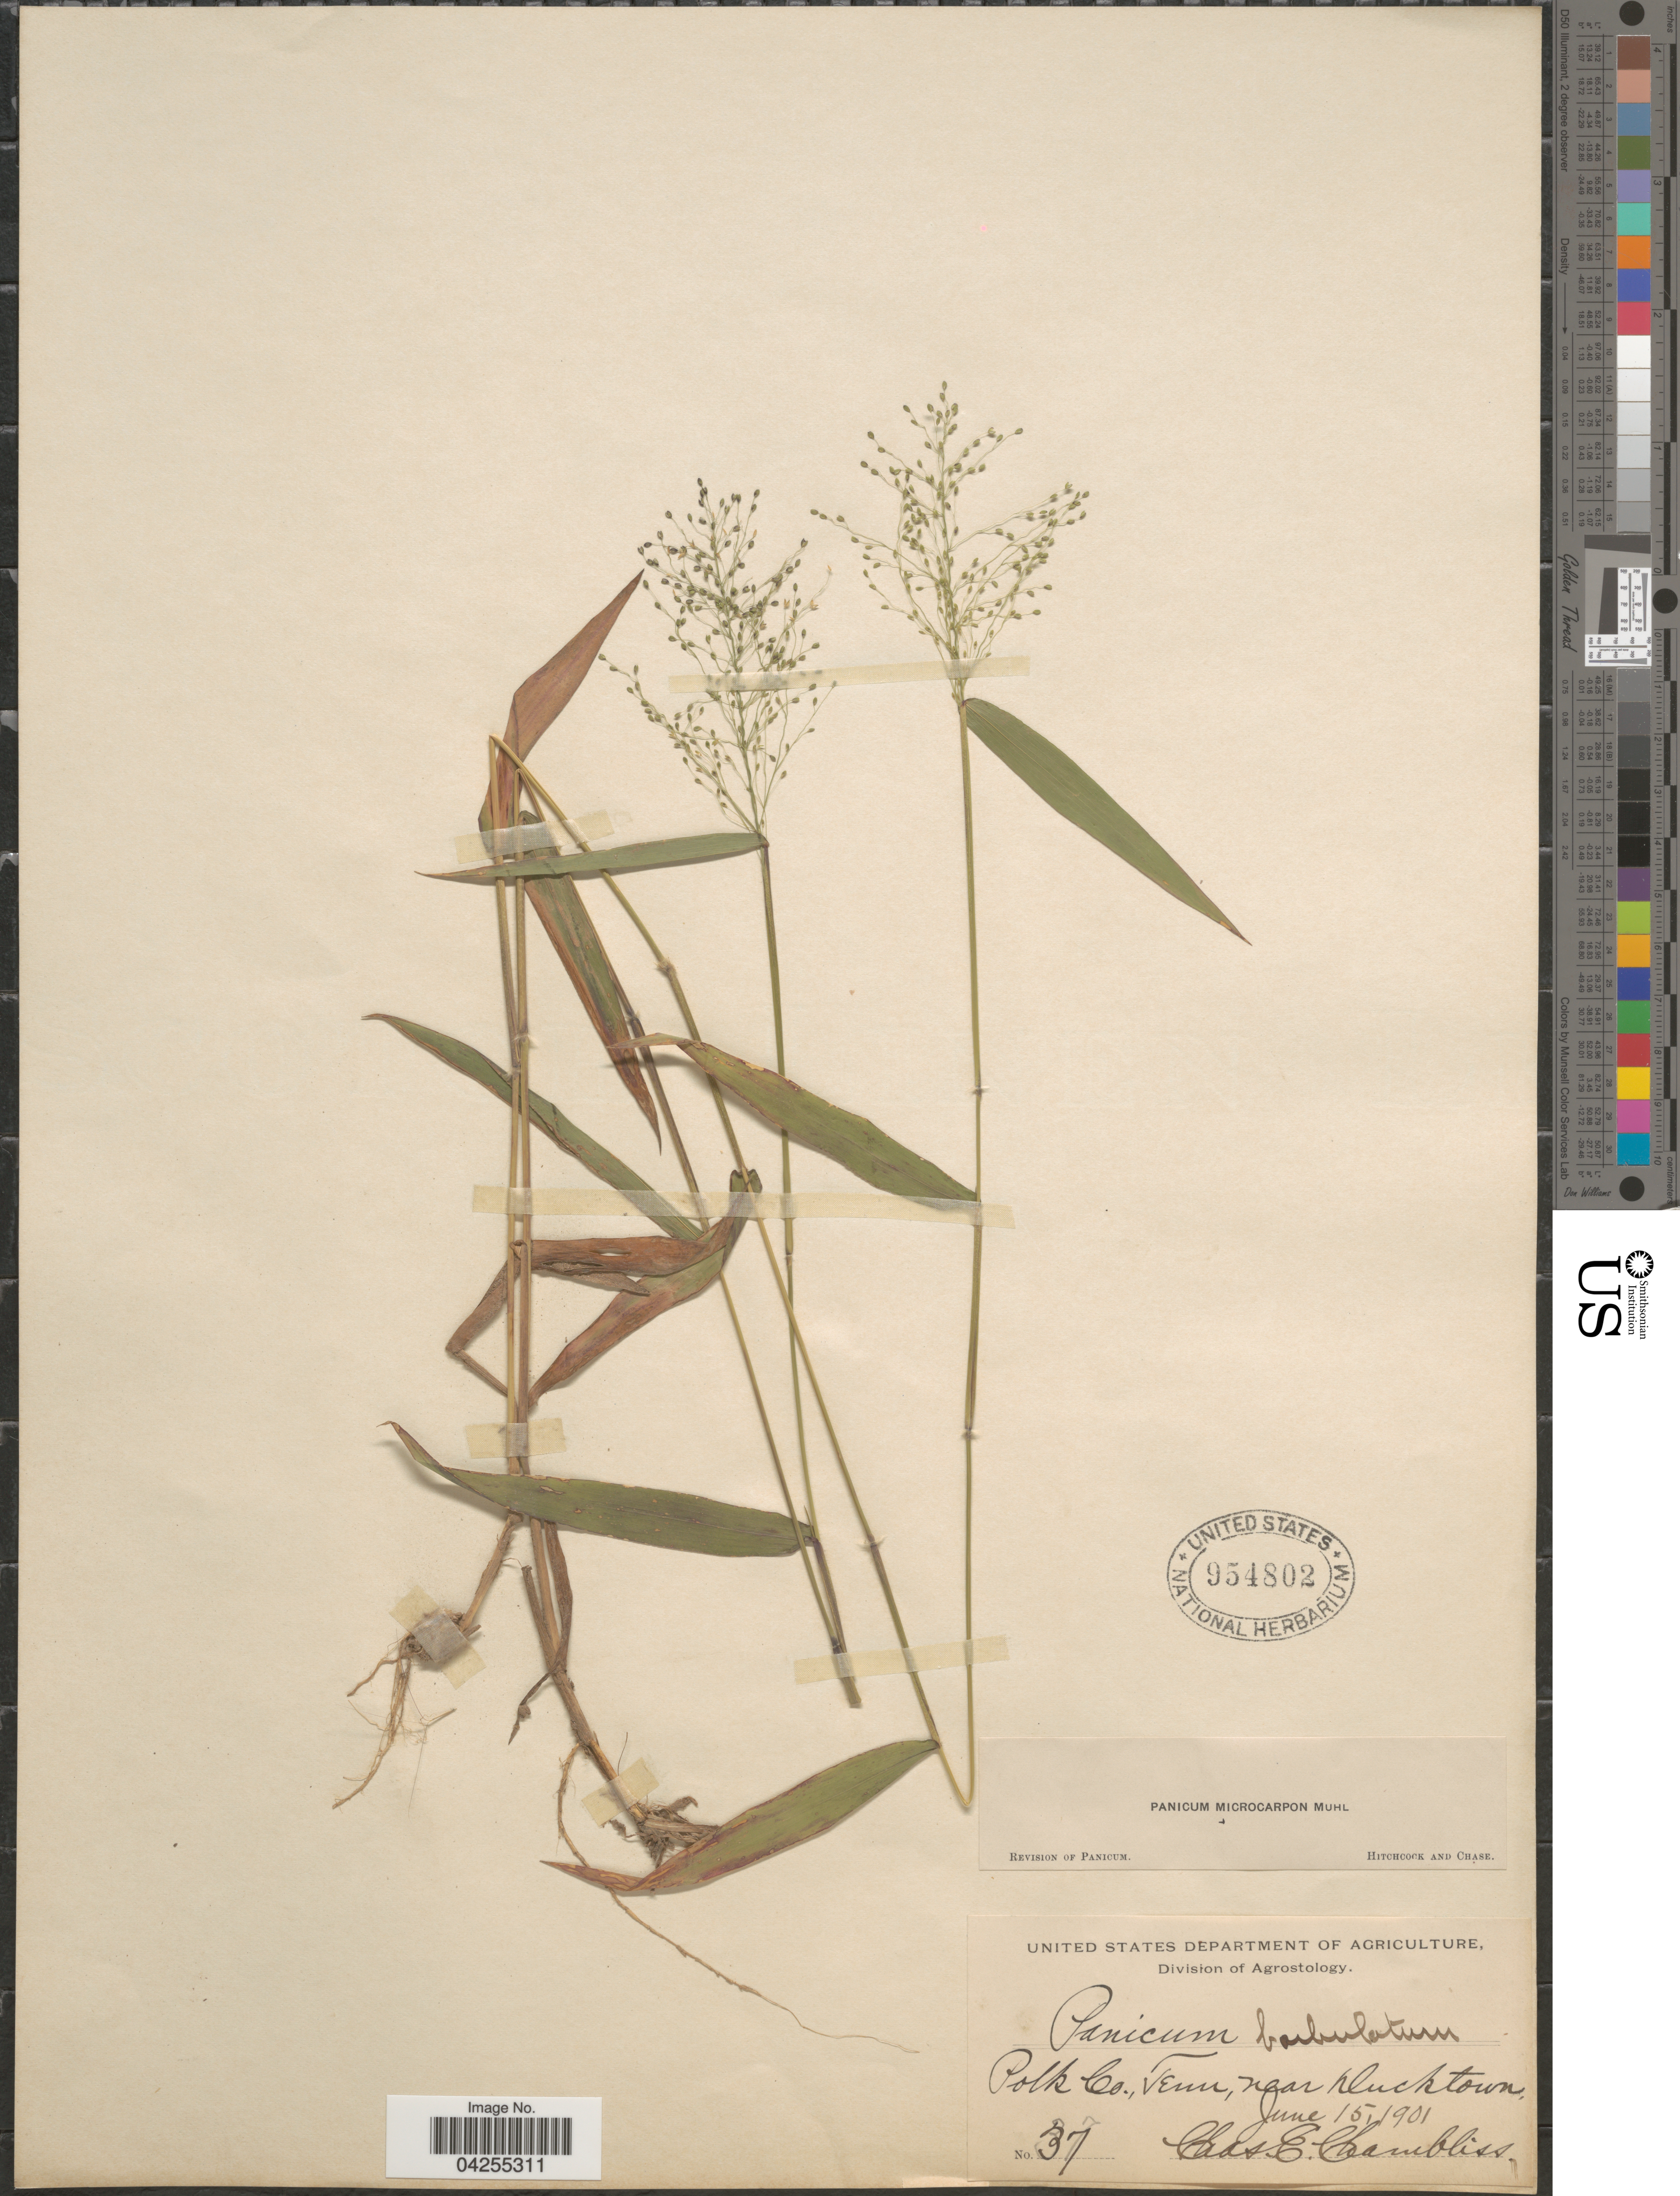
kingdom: Plantae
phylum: Tracheophyta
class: Liliopsida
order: Poales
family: Poaceae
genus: Dichanthelium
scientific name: Dichanthelium dichotomum var. dichotomum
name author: (L.) Gould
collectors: C. Chambliss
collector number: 37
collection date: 1901-06-15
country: United States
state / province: Tennessee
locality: Polk Co. Near Ducktown.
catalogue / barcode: US 954802